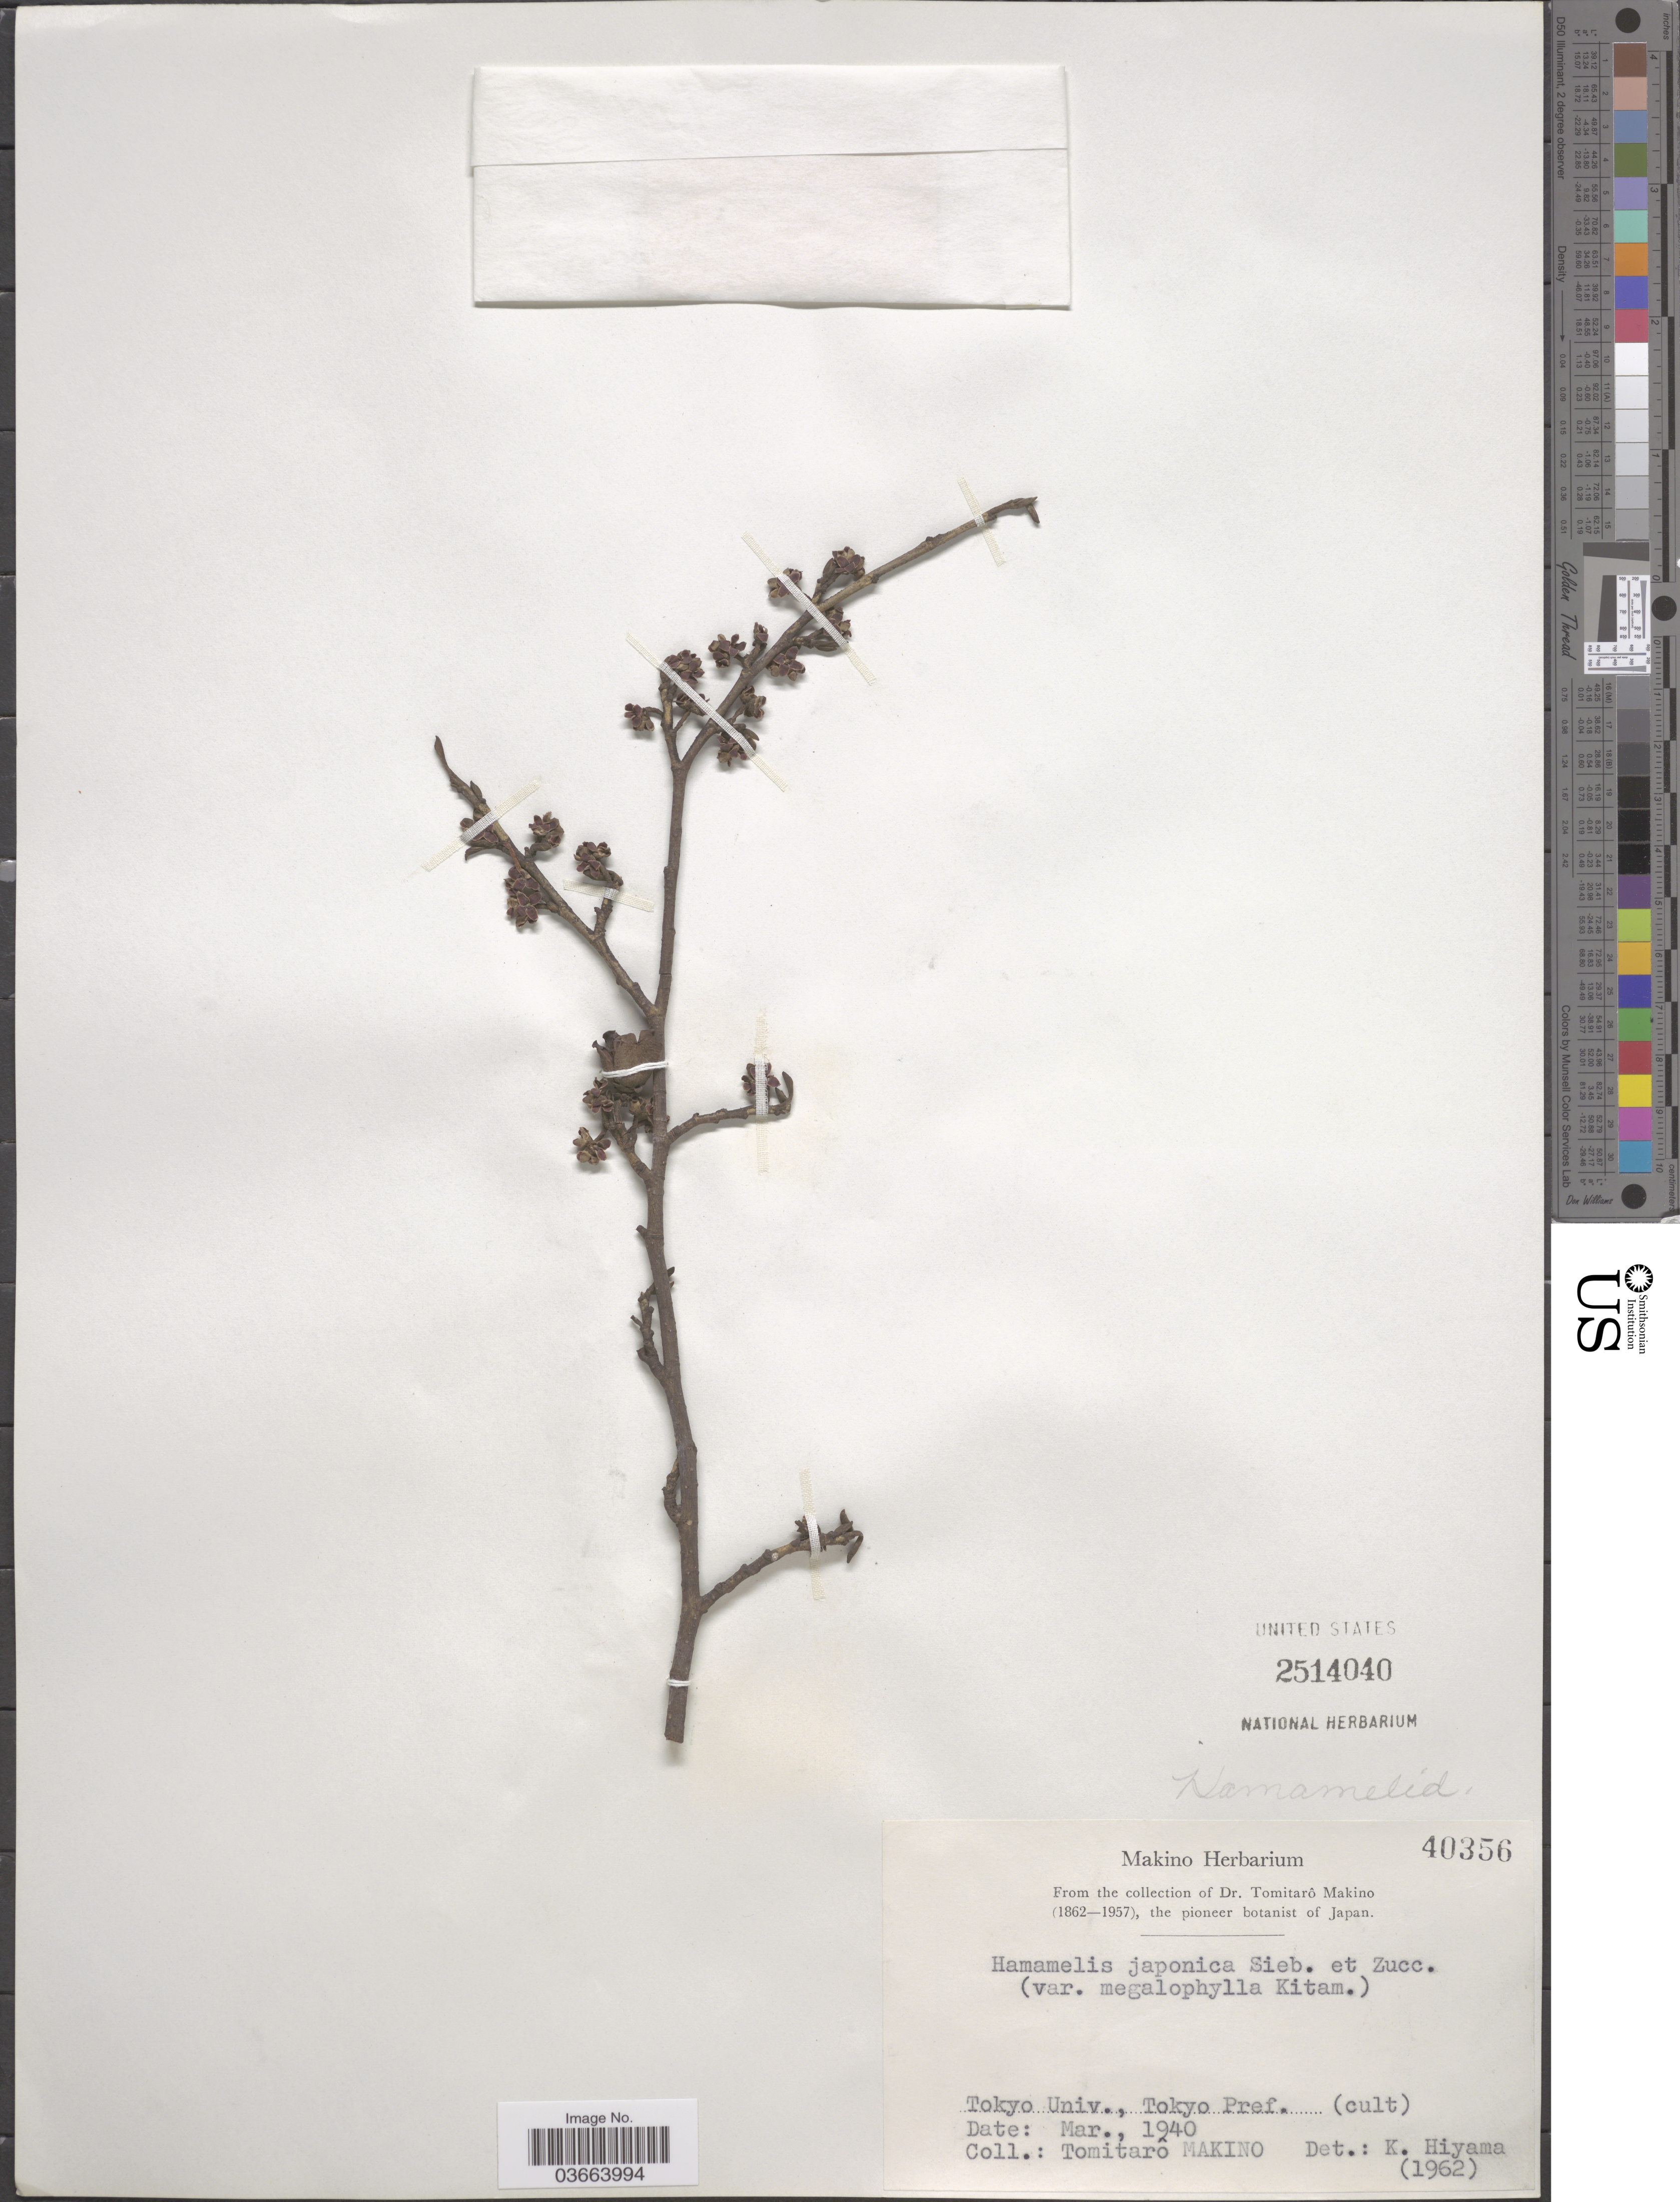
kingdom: Plantae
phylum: Tracheophyta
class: Magnoliopsida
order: Saxifragales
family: Hamamelidaceae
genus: Hamamelis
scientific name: Hamamelis japonica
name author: Siebold & Zucc.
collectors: T. Makino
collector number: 40356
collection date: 1940-03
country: Japan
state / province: Tokyo, Federal City of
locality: Tokyo Univ., Tokyo Pref.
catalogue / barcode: US 2514040